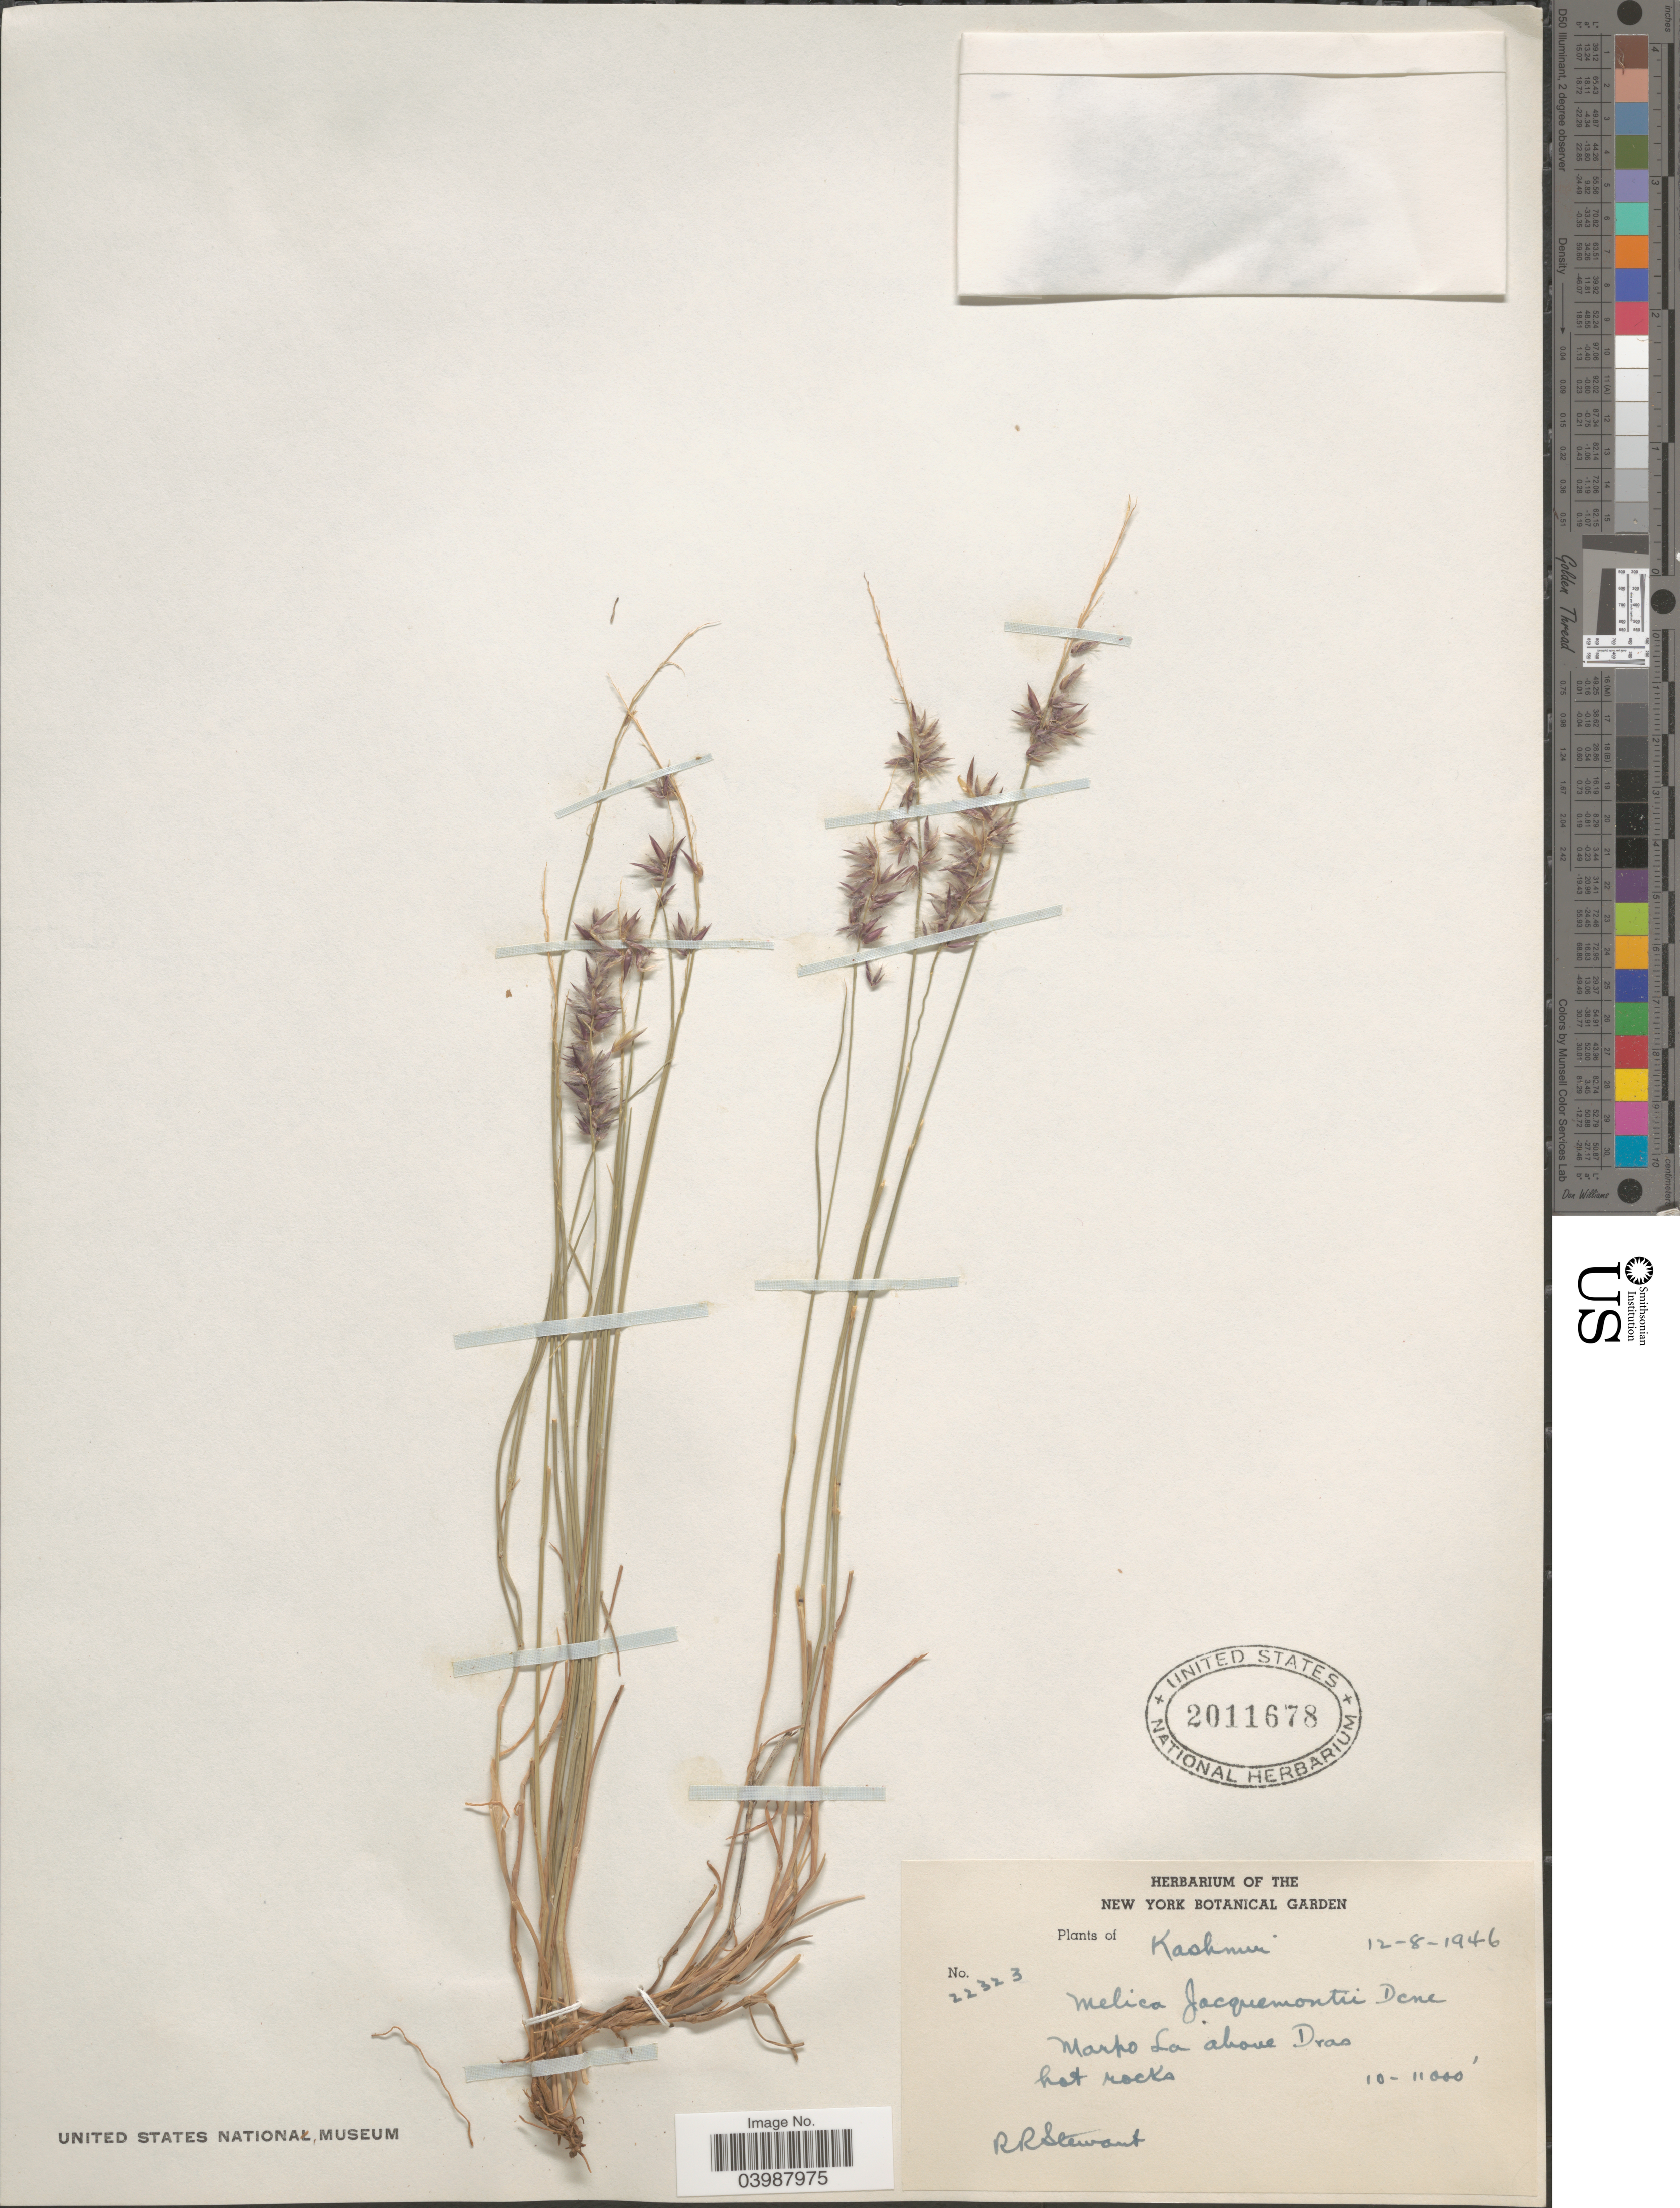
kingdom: Plantae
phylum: Tracheophyta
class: Liliopsida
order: Poales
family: Poaceae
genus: Melica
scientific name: Melica jacquemontii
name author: Decne.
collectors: R. Stewart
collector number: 22323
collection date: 1946-08-12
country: India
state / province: Jammu and Kashmir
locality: Kashmir. Marpo La above Dras.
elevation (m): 3048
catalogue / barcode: US 2011678